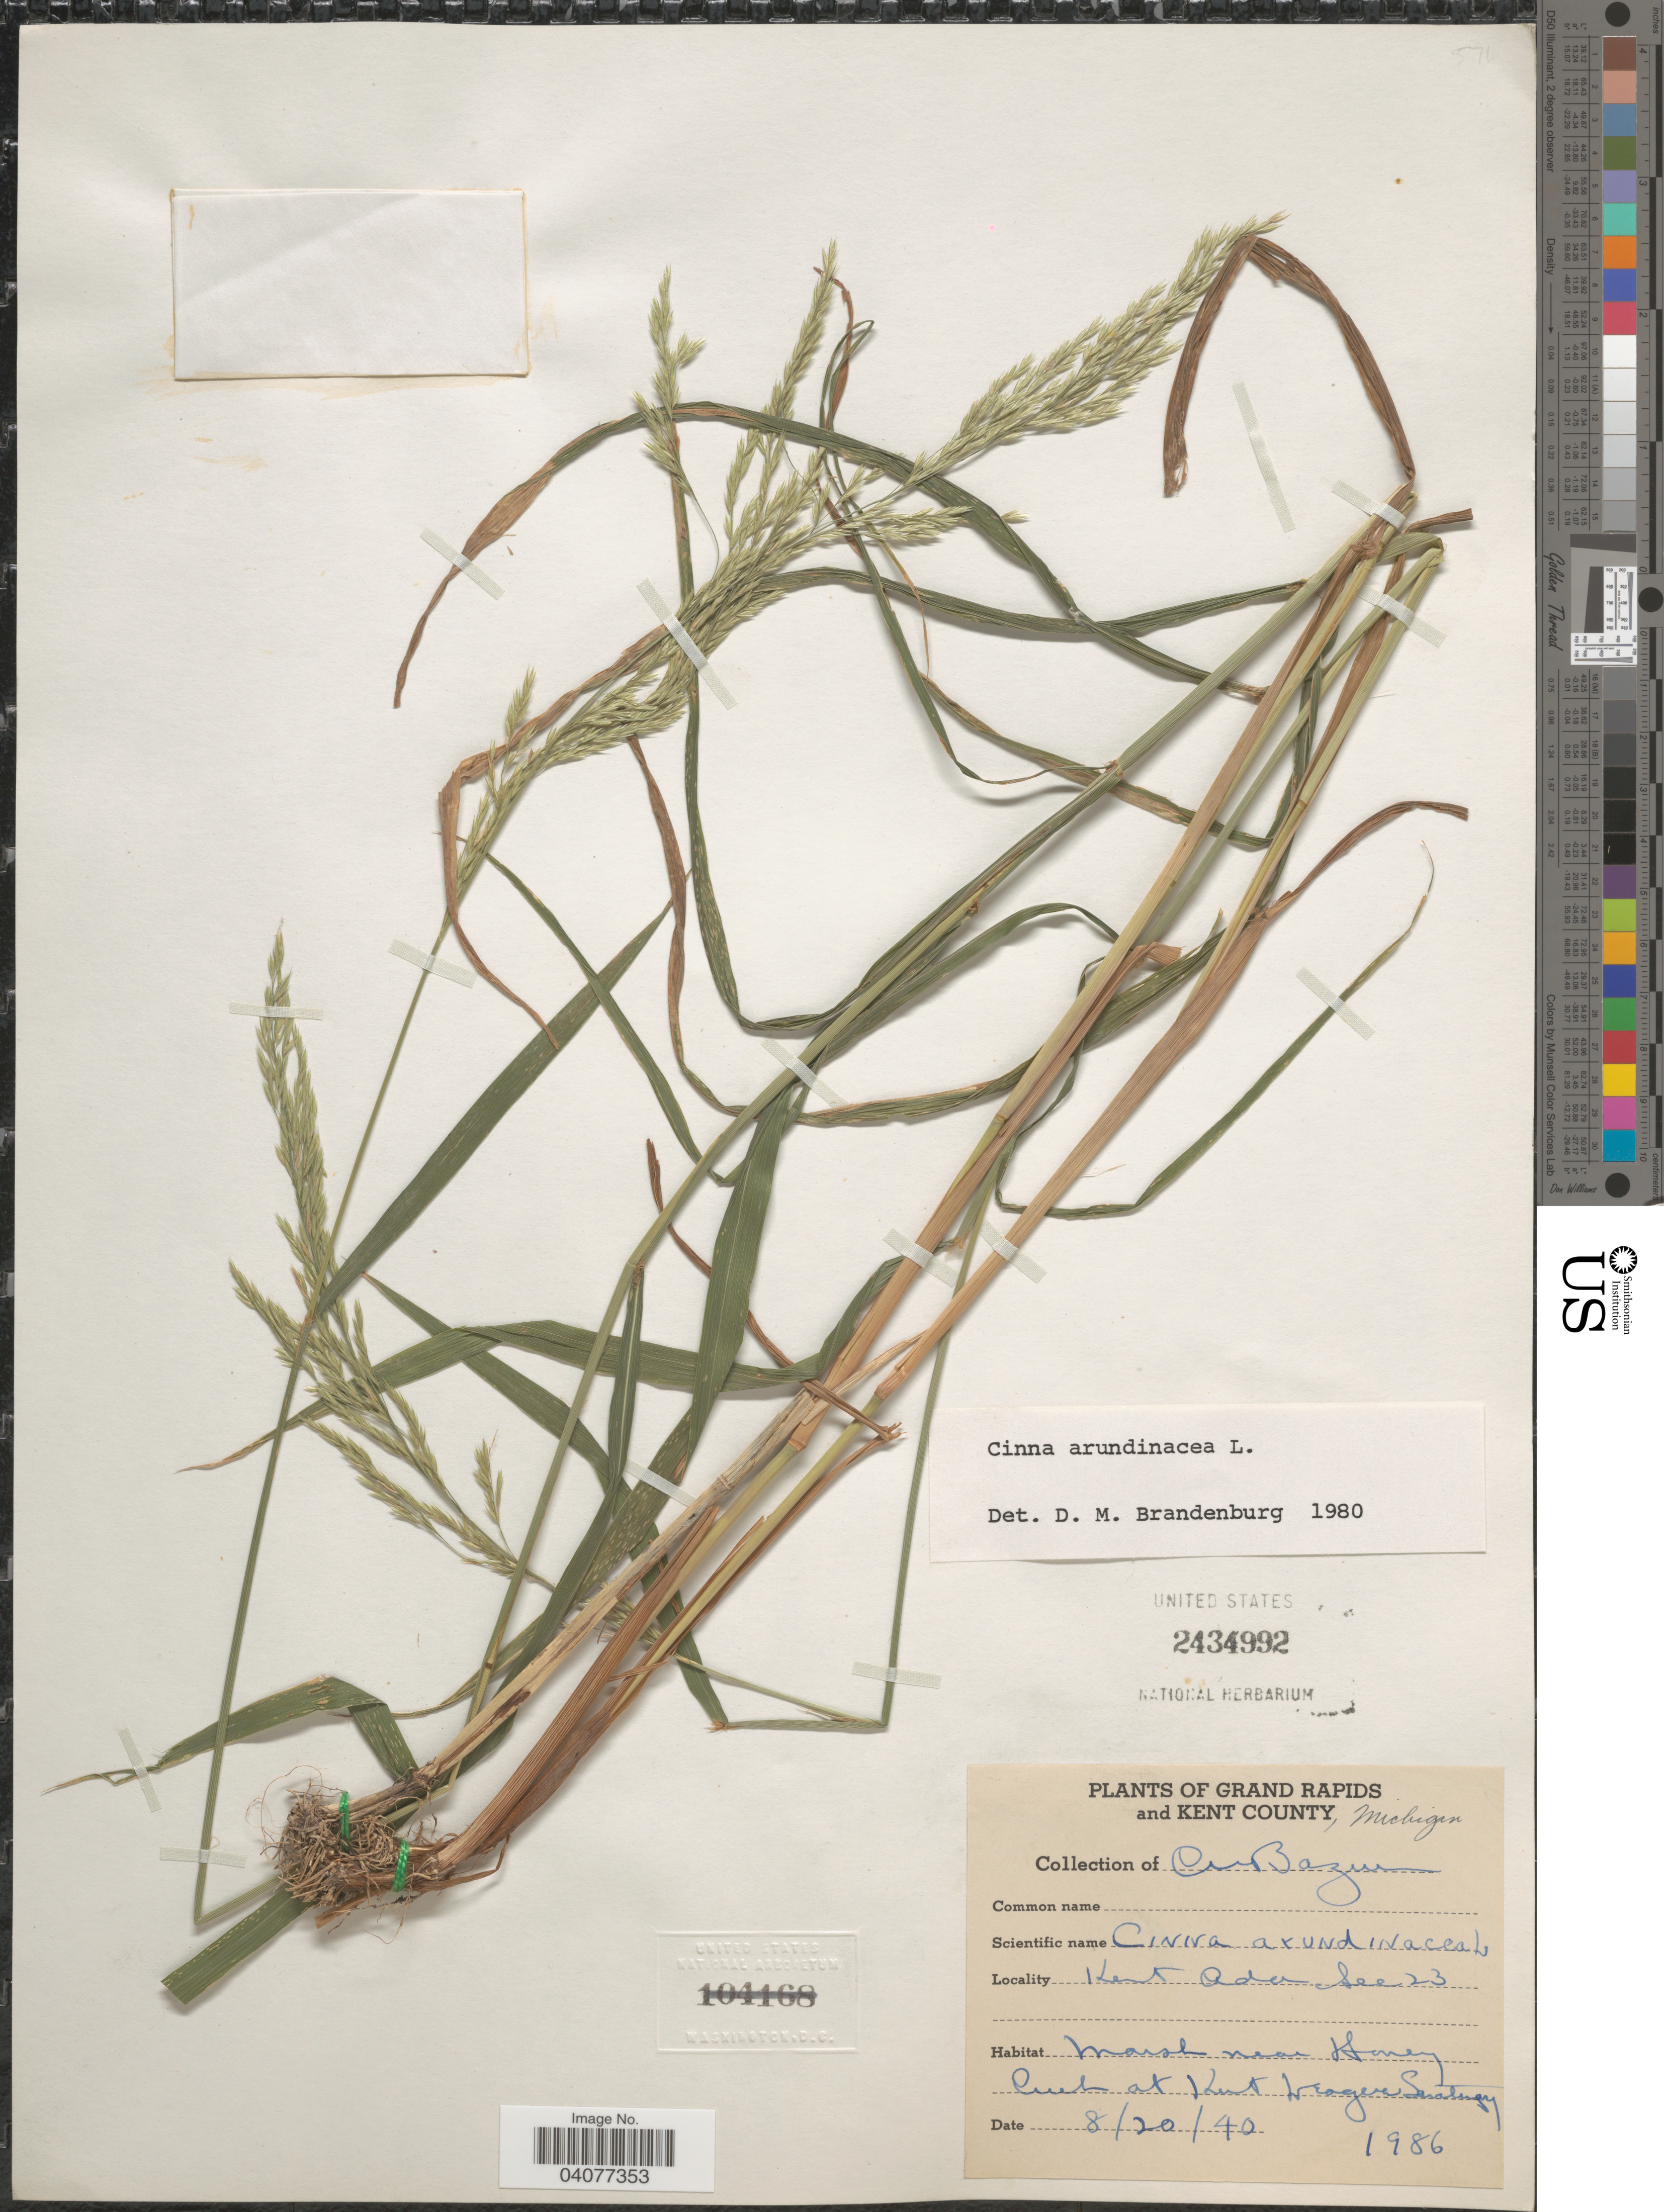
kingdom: Plantae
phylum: Tracheophyta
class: Liliopsida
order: Poales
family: Poaceae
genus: Cinna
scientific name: Cinna arundinacea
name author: L.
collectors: C. Bazant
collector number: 1986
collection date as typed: Transcribed d/m/y: 20/8/40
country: United States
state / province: Michigan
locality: Grand Rapids and Kent County. Kent Ada Sec. 23. Marsh near Honey Creek at Kent Weager Sanctuary.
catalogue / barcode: US 2434992